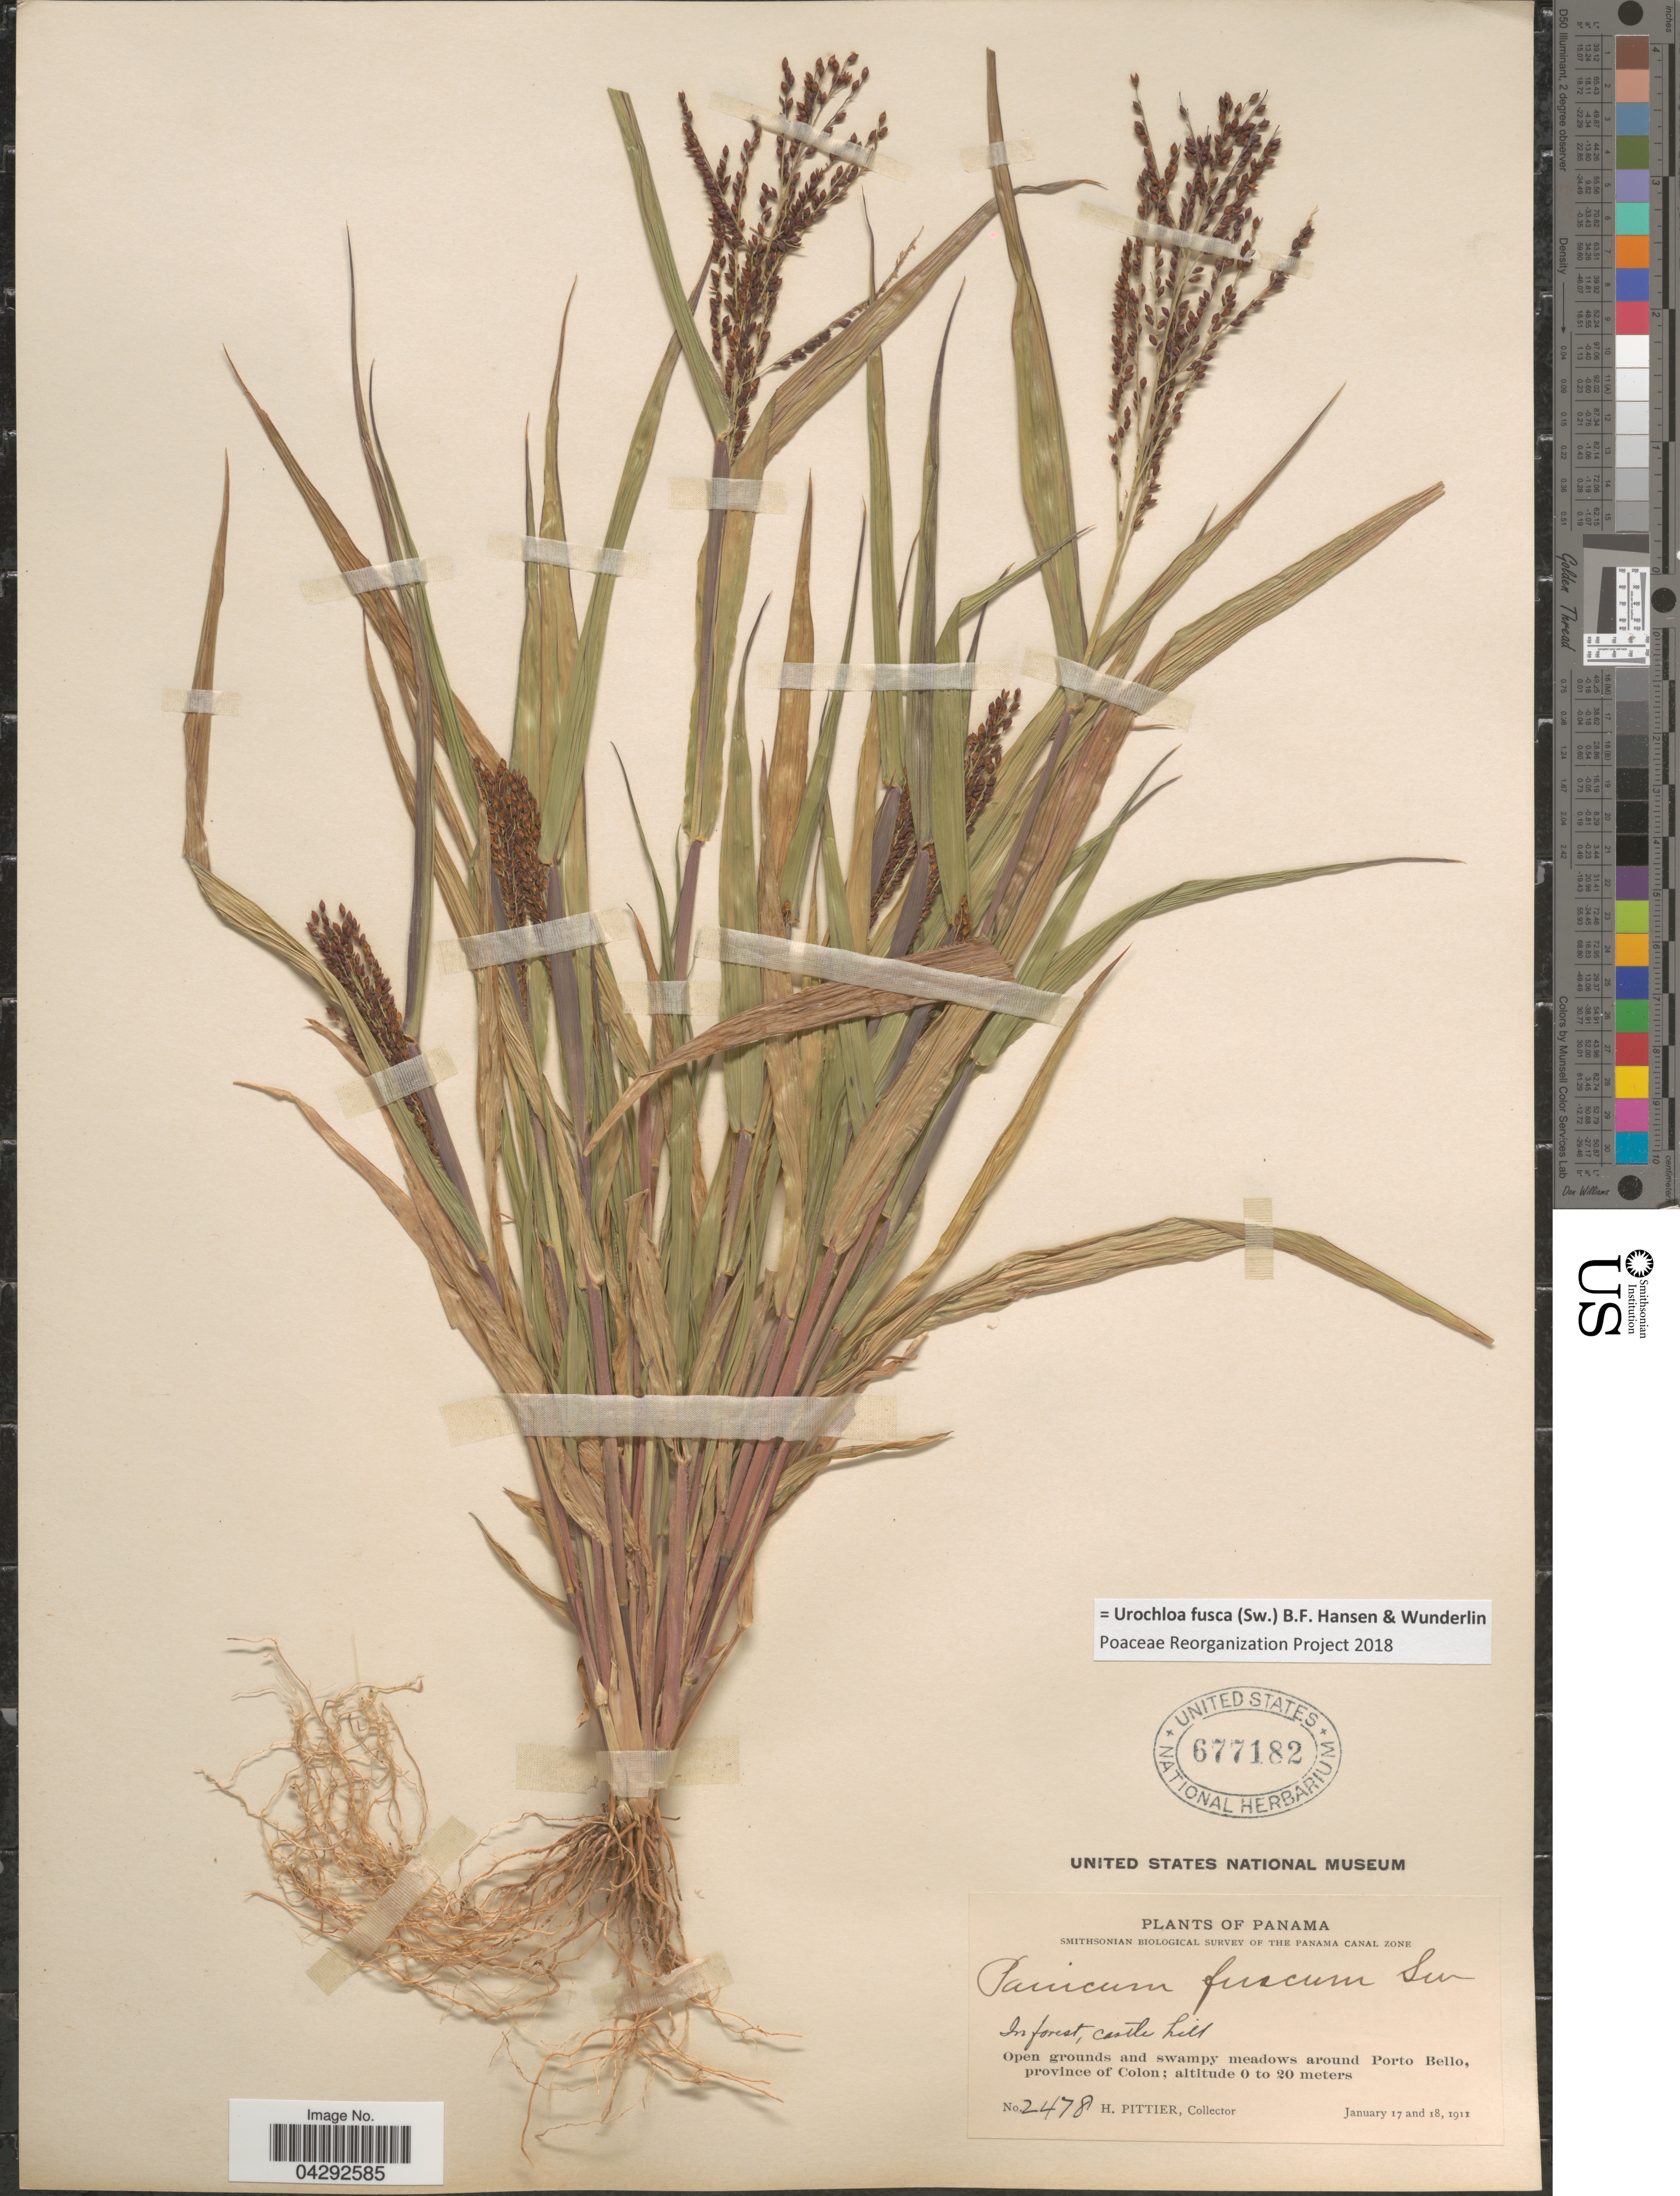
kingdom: Plantae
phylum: Tracheophyta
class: Liliopsida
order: Poales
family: Poaceae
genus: Urochloa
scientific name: Urochloa fusca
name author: (Sw.) B.F. Hansen & Wunderlin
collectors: H. F. Pittier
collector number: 2478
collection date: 1911-01-17/1911-01-18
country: Panama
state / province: Colón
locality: Smithsonian Biological Survey of the Panama Canal Zone. In forest, castle hill. Open grounds and swampy meadows around Porto Bello.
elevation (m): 0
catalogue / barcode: US 677182